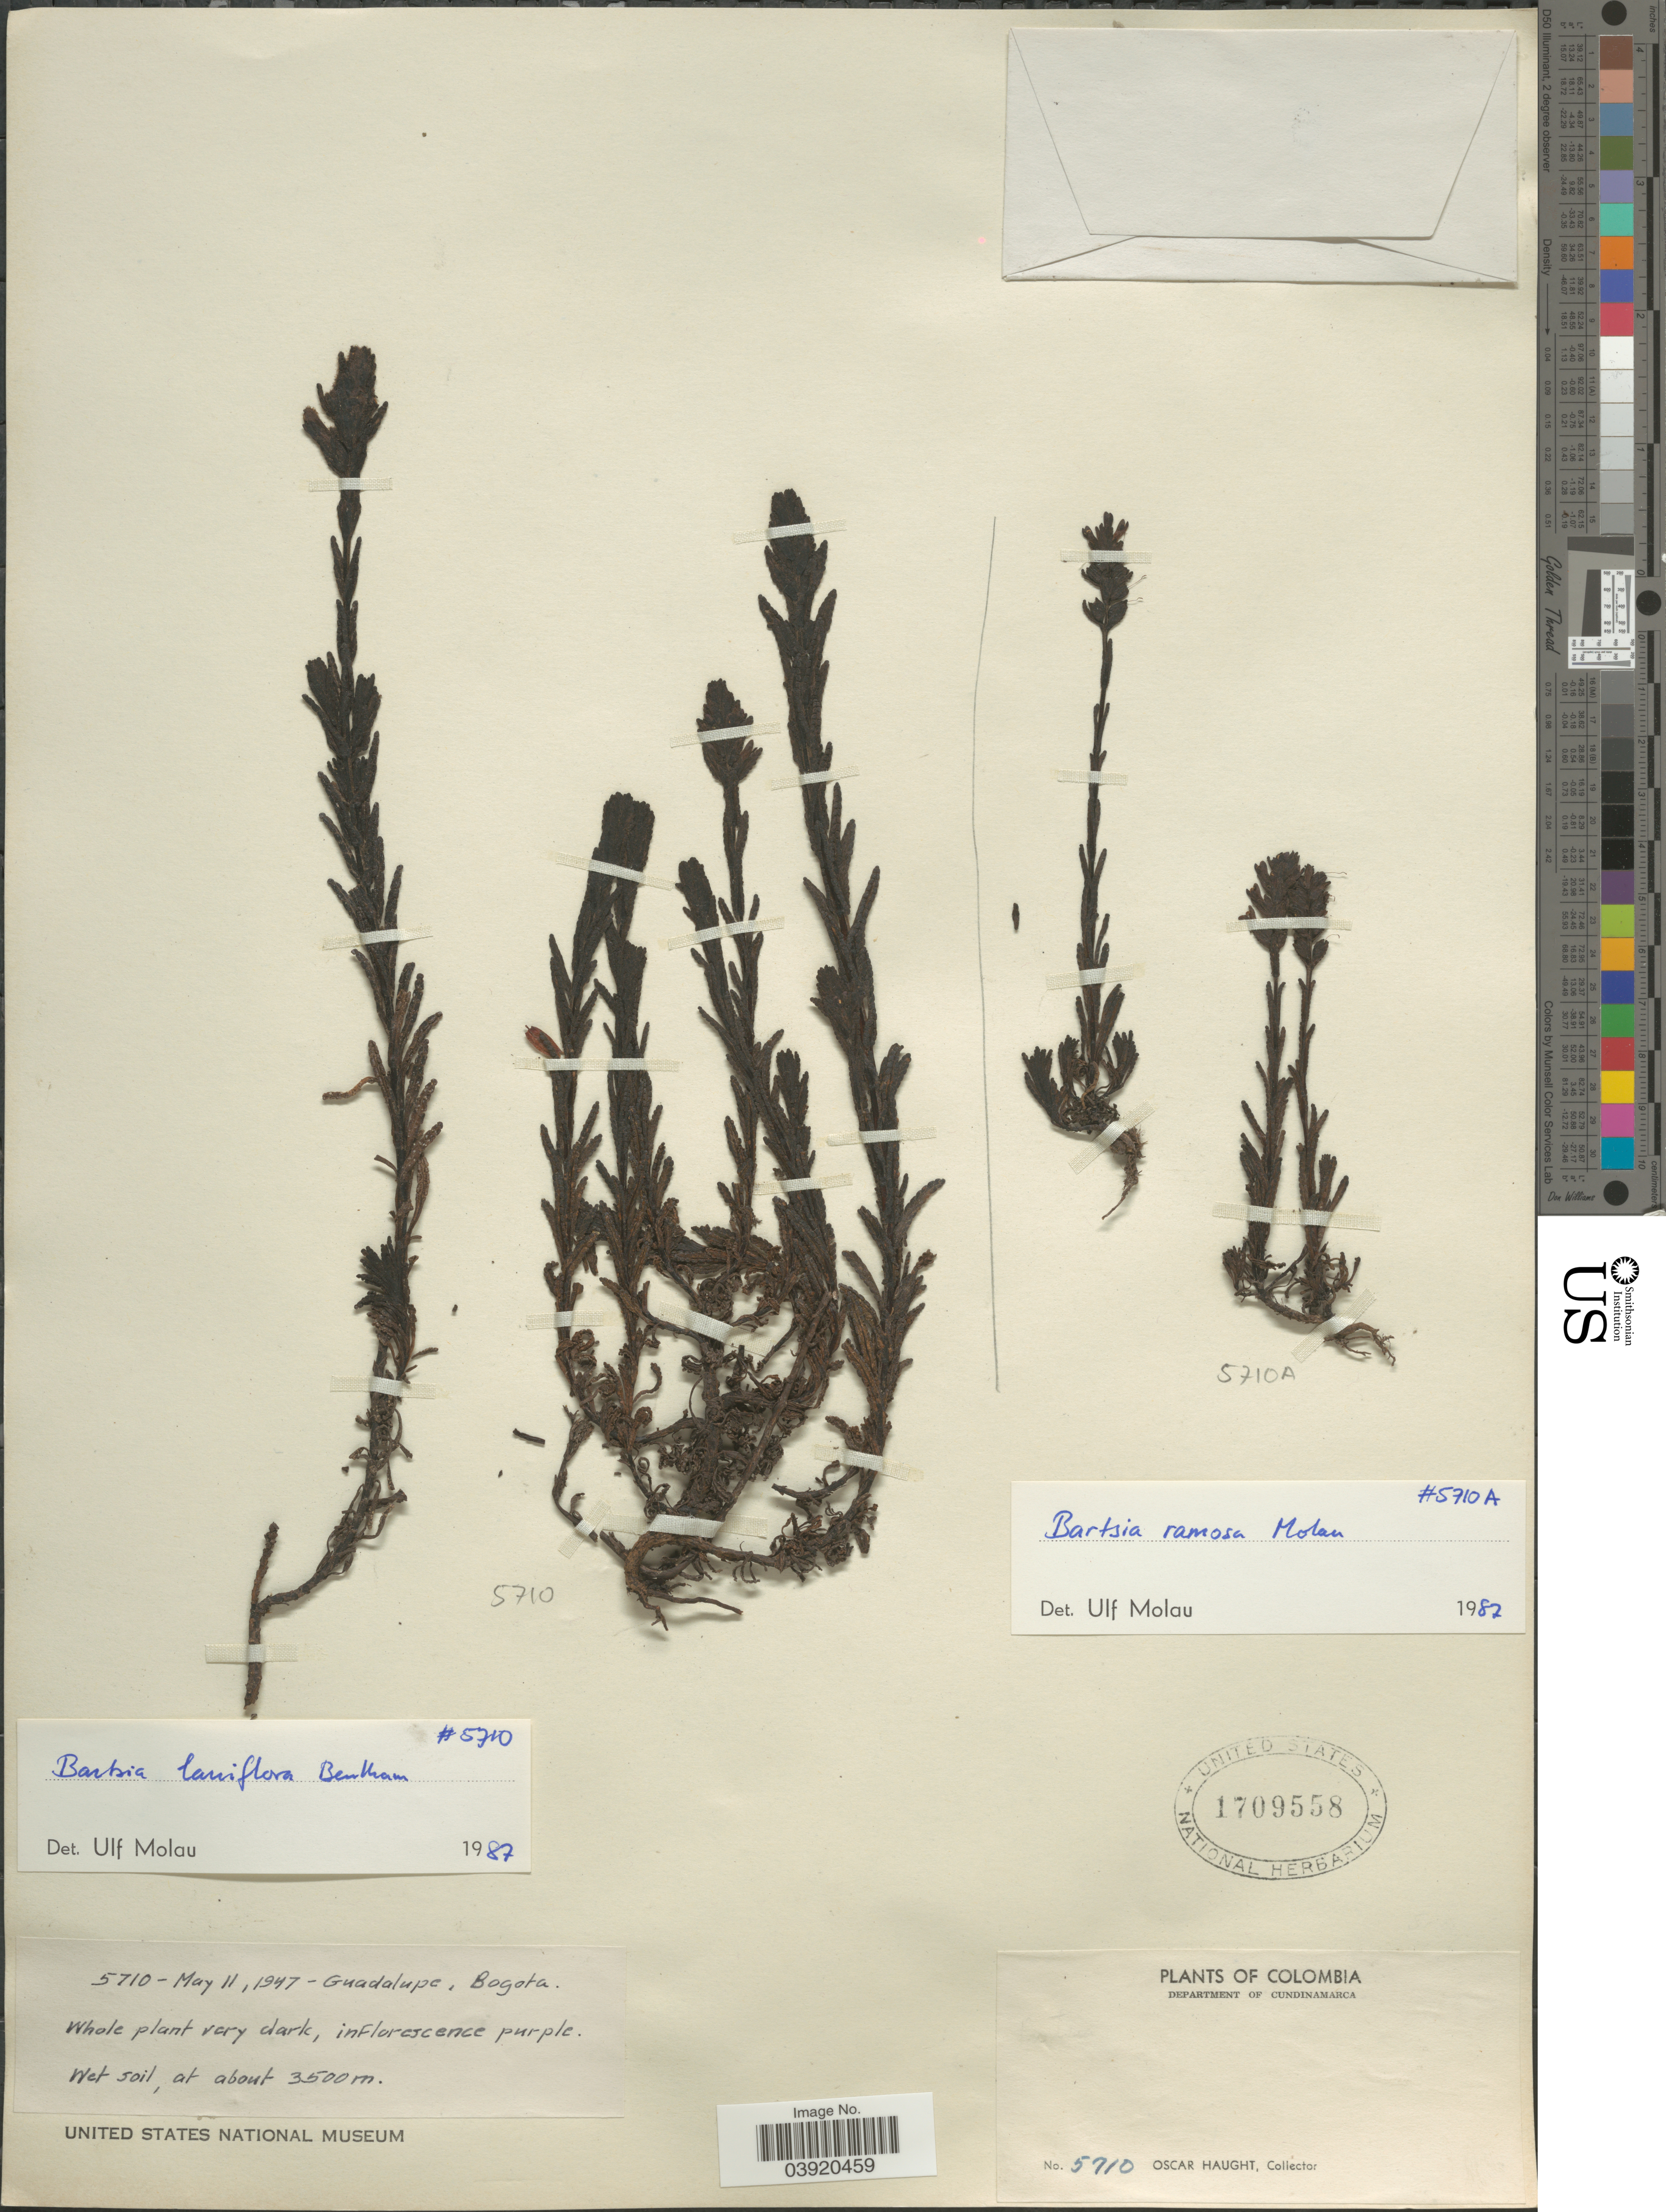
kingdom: Plantae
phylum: Tracheophyta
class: Magnoliopsida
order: Lamiales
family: Orobanchaceae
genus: Bartsia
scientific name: Bartsia ramosa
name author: Molau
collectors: O. L. Haught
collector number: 5710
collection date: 1947-05-11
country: Colombia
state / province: Cundinamarca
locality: Guadalupe, Bogota. Department of Cundinamarca.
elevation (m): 3500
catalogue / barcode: US 1709558